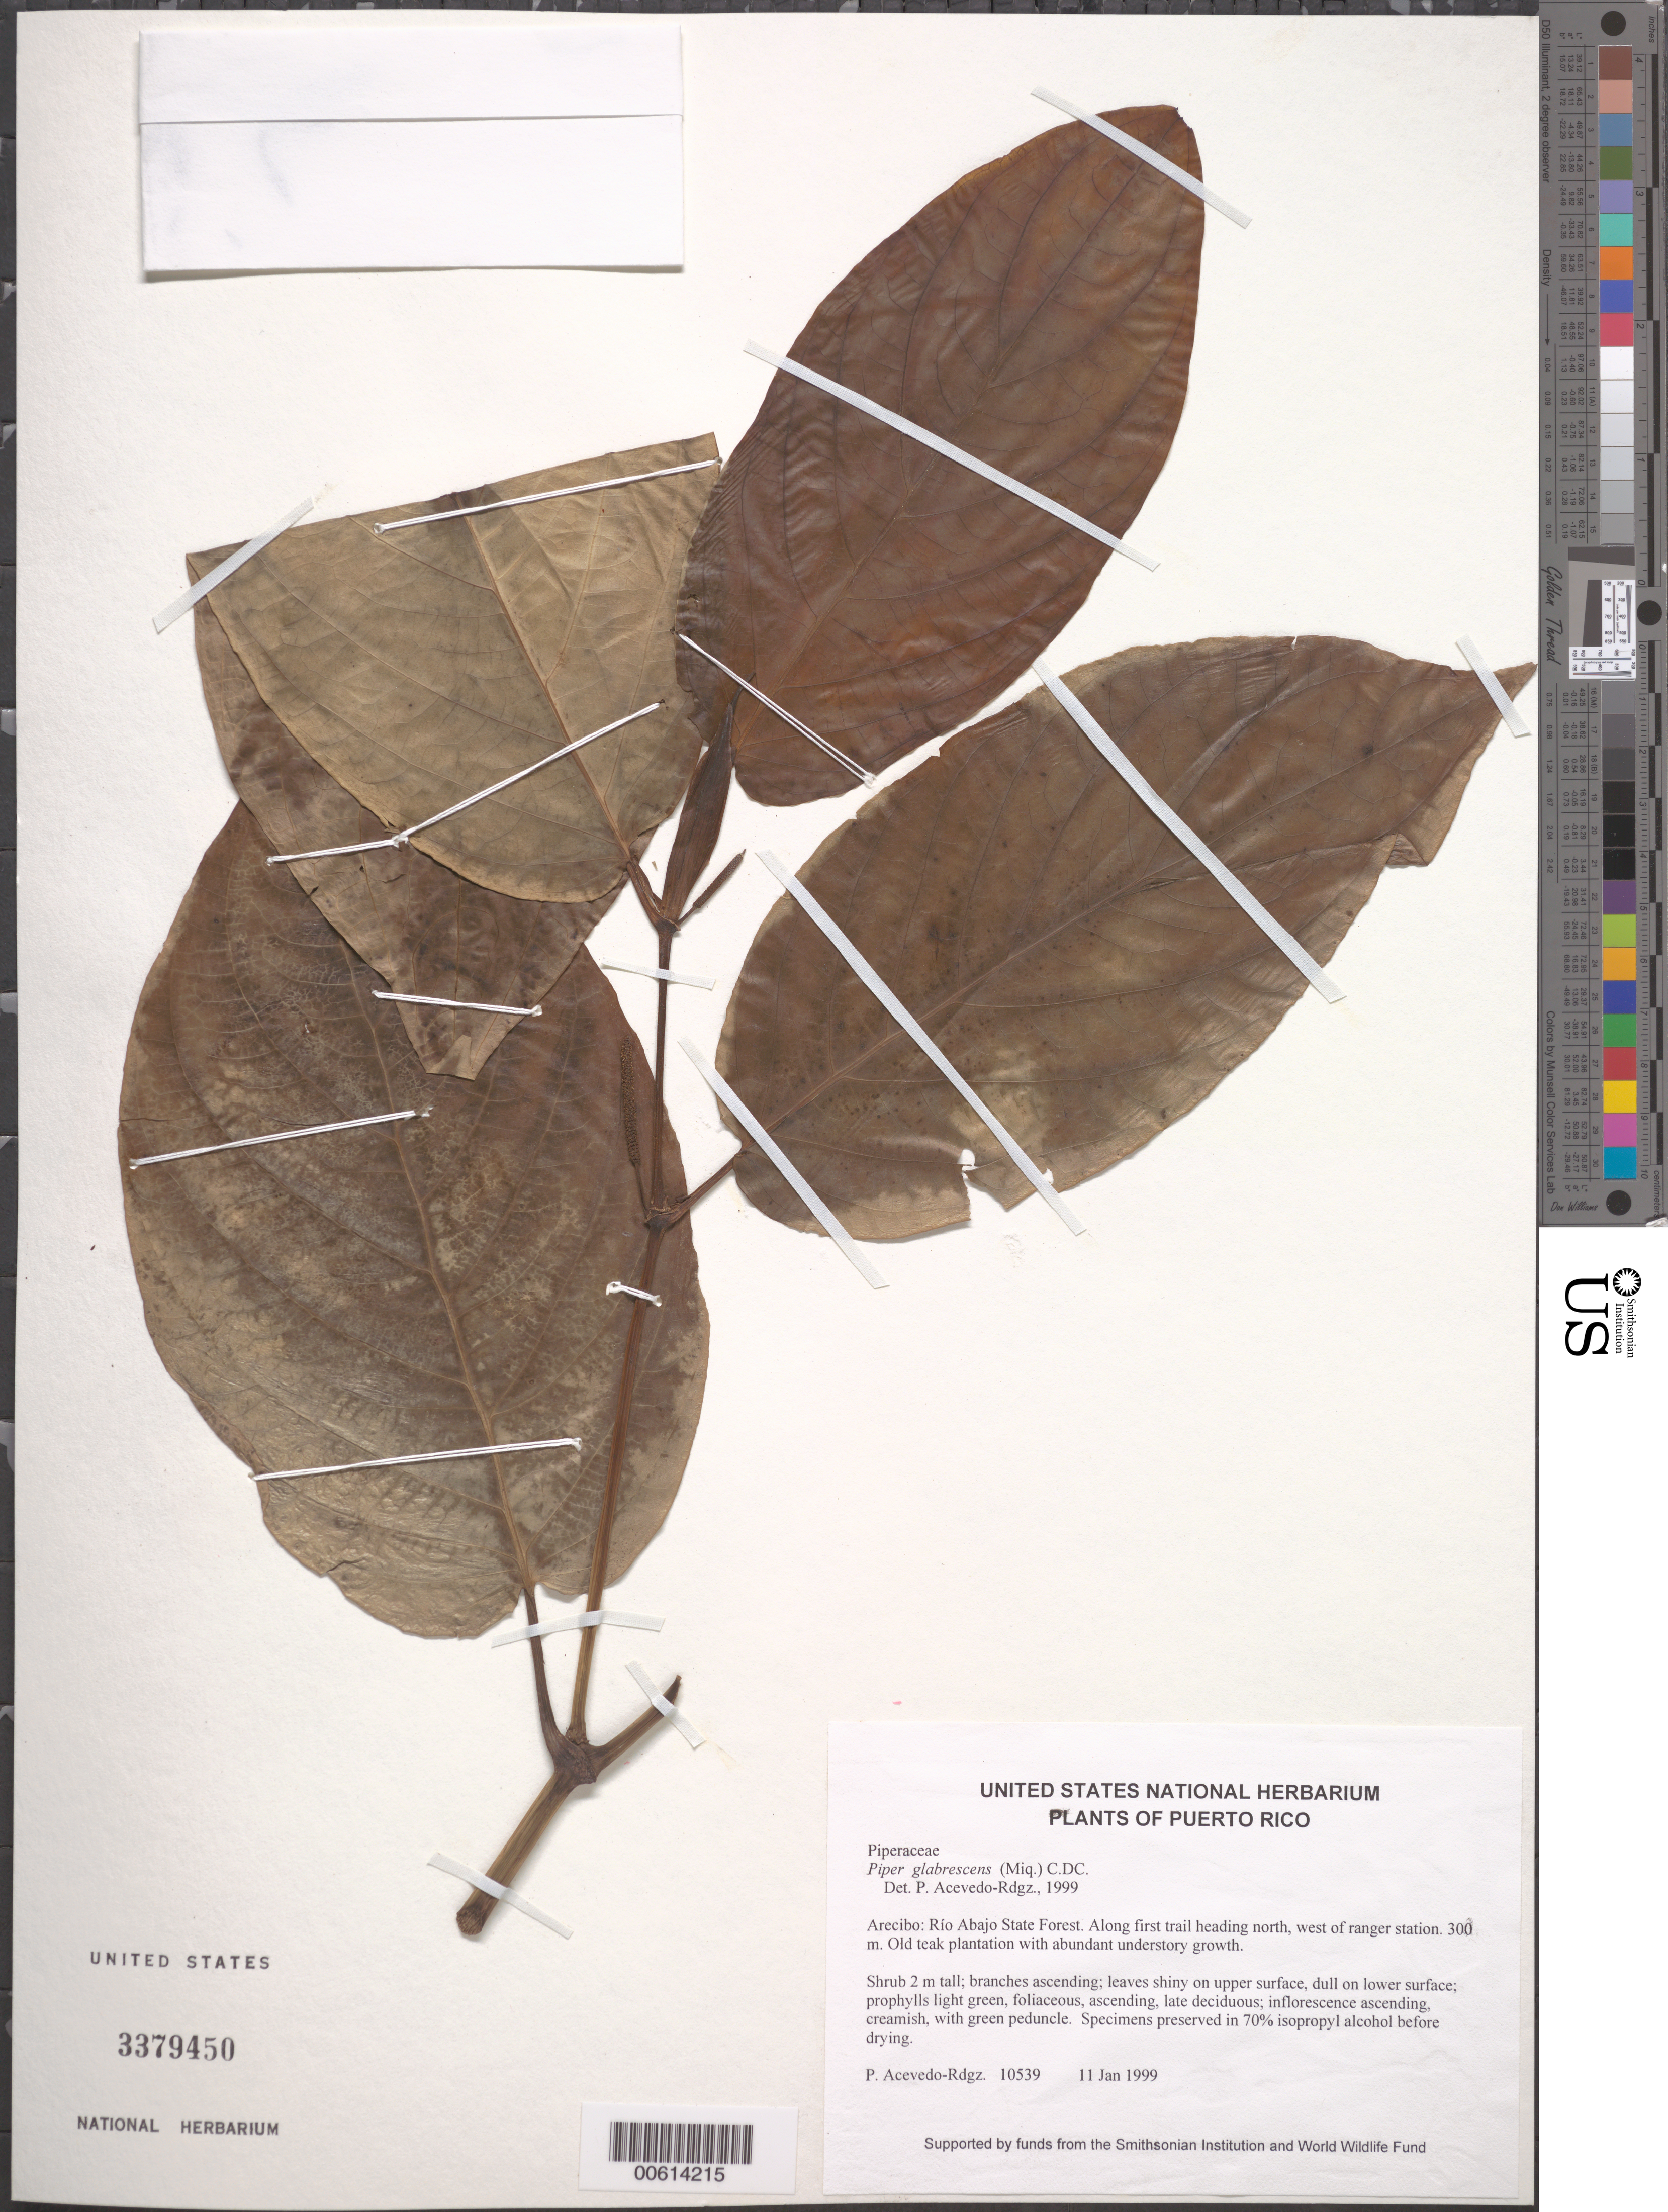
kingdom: Plantae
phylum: Tracheophyta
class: Magnoliopsida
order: Piperales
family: Piperaceae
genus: Piper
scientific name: Piper glabrescens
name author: (Miq.) C. DC.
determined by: Acevedo-Rodríguez, P., (BOT), Smithsonian Institution - National Museum of Natural History (UNITED STATES)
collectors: P. Acevedo-Rodr.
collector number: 10539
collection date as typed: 11 Jan 1999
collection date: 1999-01-11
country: Puerto Rico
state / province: Arecibo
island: Puerto Rico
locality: Arecibo; Río Abajo State Forest. Along first trail heading north, west of ranger station.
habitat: Old teak plantation with abundant understory growth.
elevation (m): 300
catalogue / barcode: US 3379450